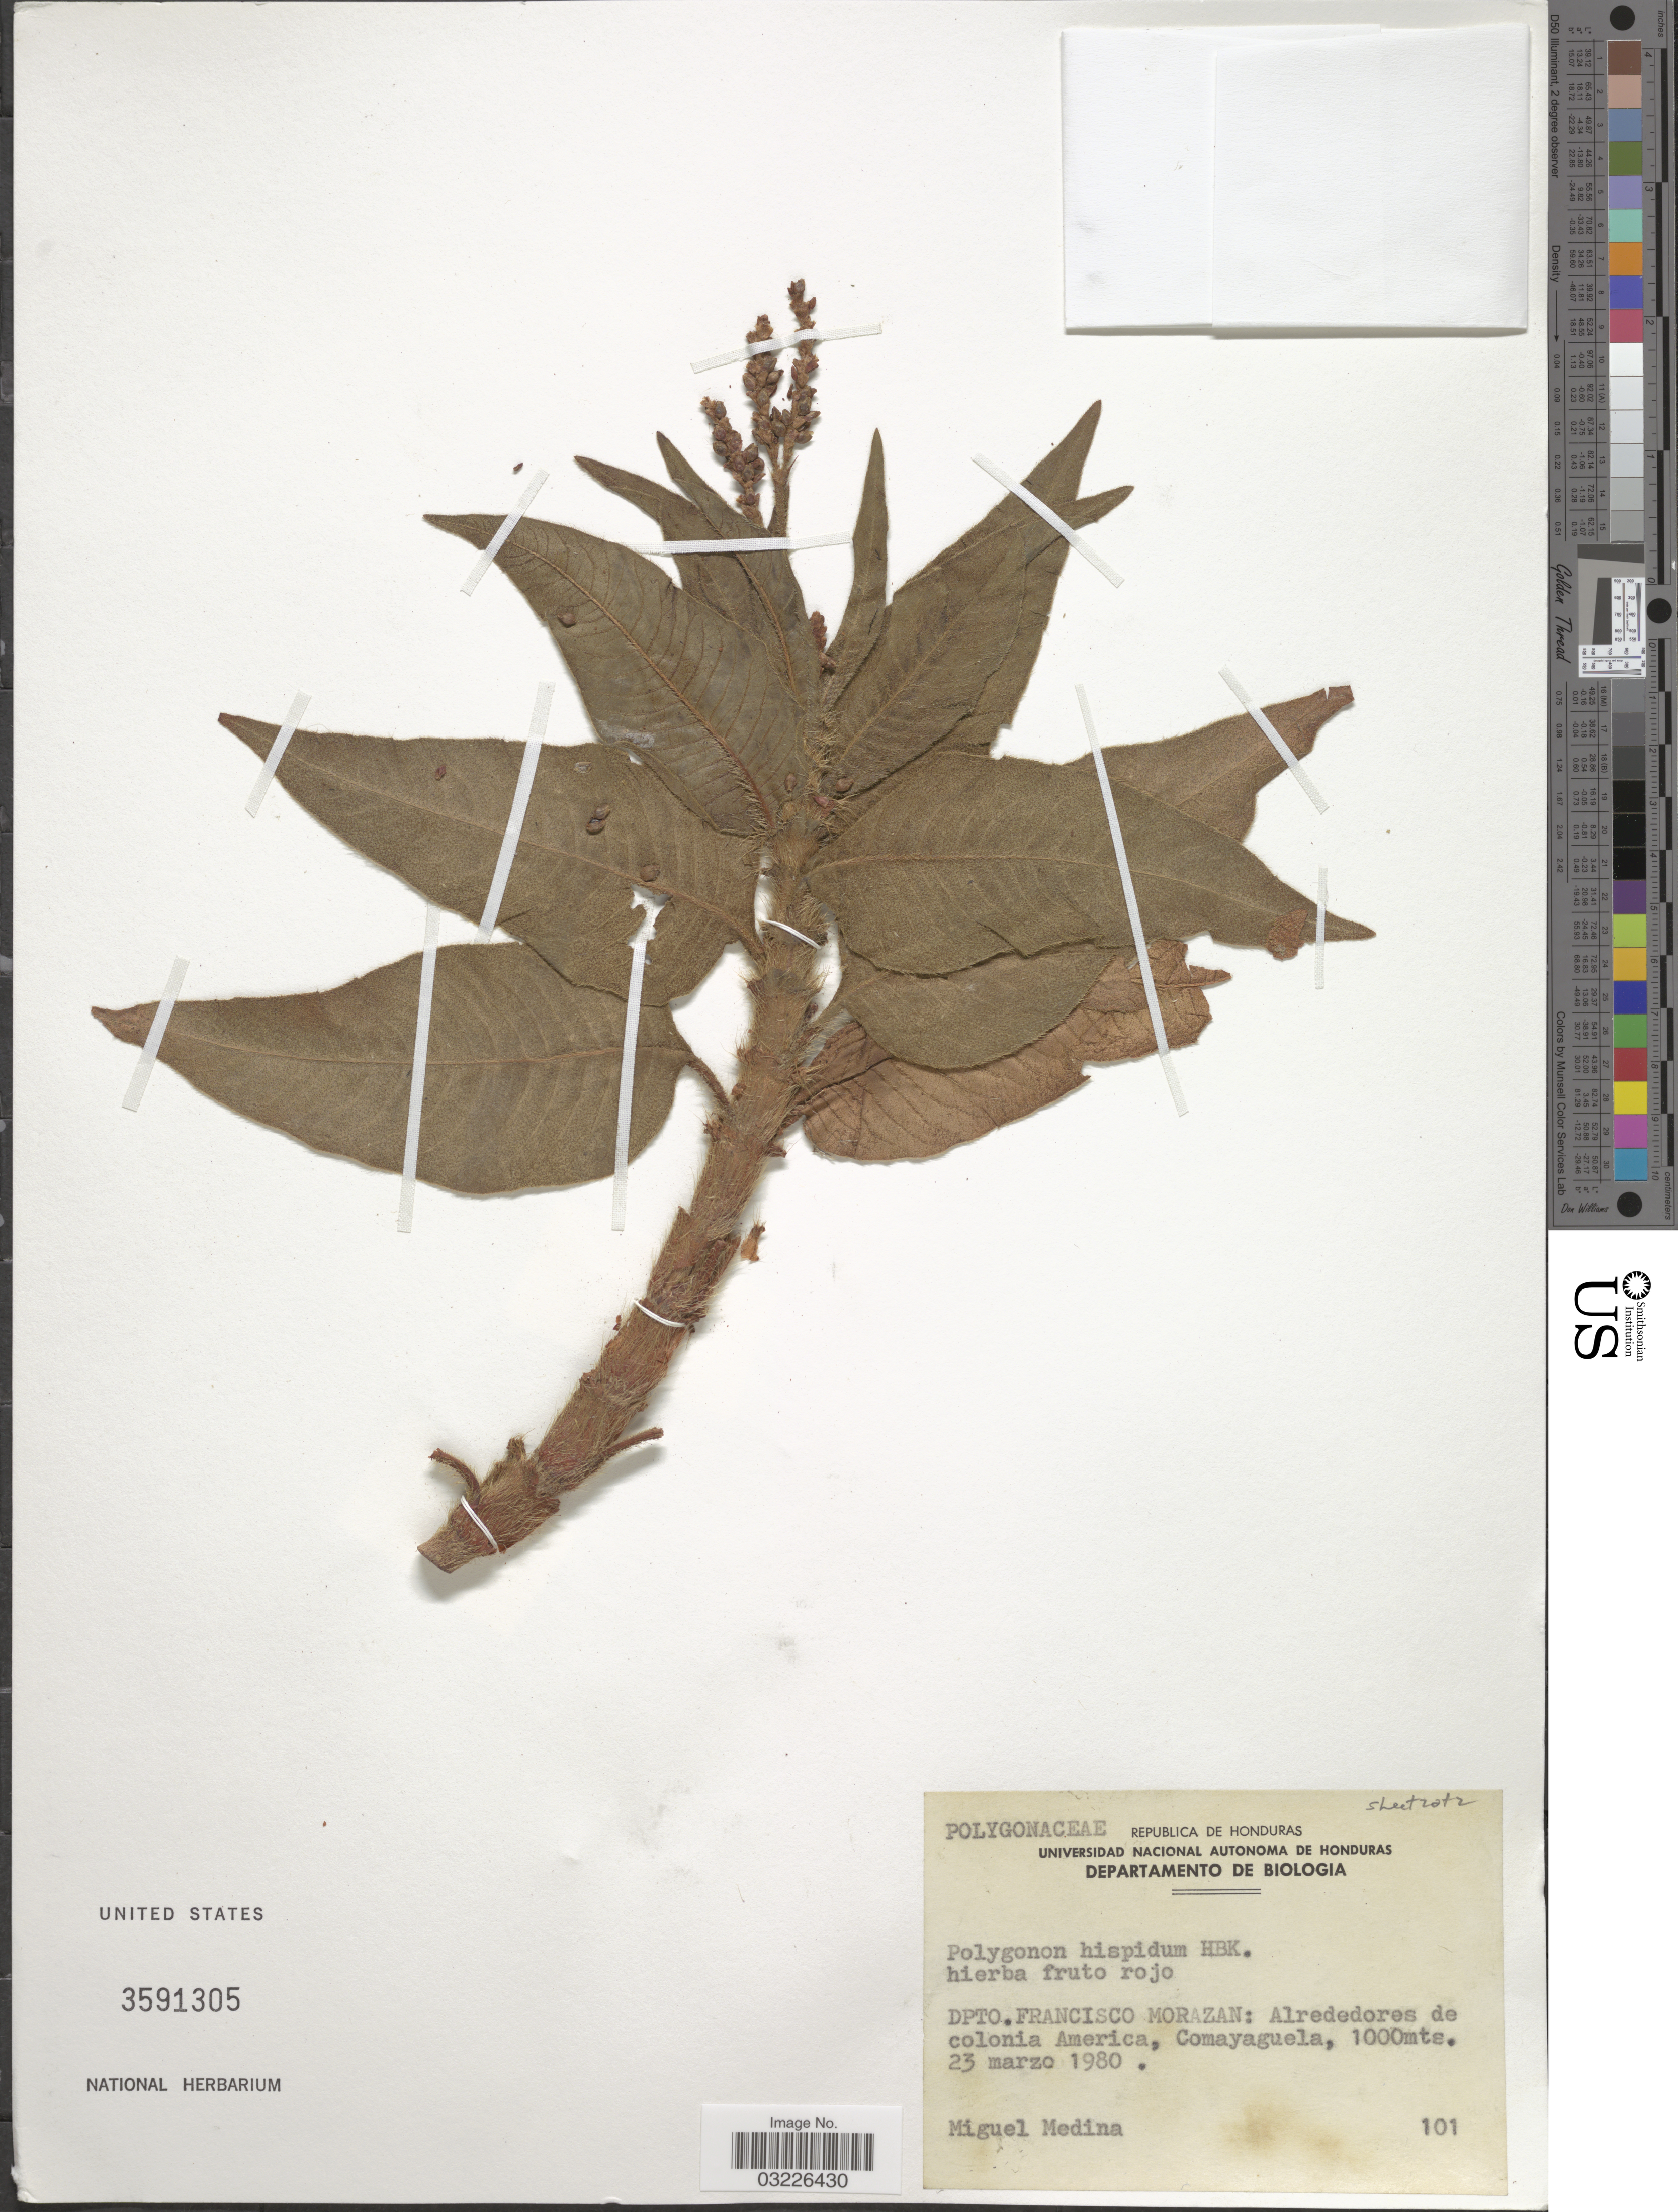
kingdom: Plantae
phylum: Tracheophyta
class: Magnoliopsida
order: Caryophyllales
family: Polygonaceae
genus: Polygonum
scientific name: Polygonum hispidum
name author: Kunth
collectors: M. Medina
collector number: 101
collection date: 1980-03-23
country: Honduras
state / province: Fco. Morazán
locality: Dpto. Francisco Morazan: Alrededores de colonia America, Comayaguela.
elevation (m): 1000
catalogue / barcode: US 3591305